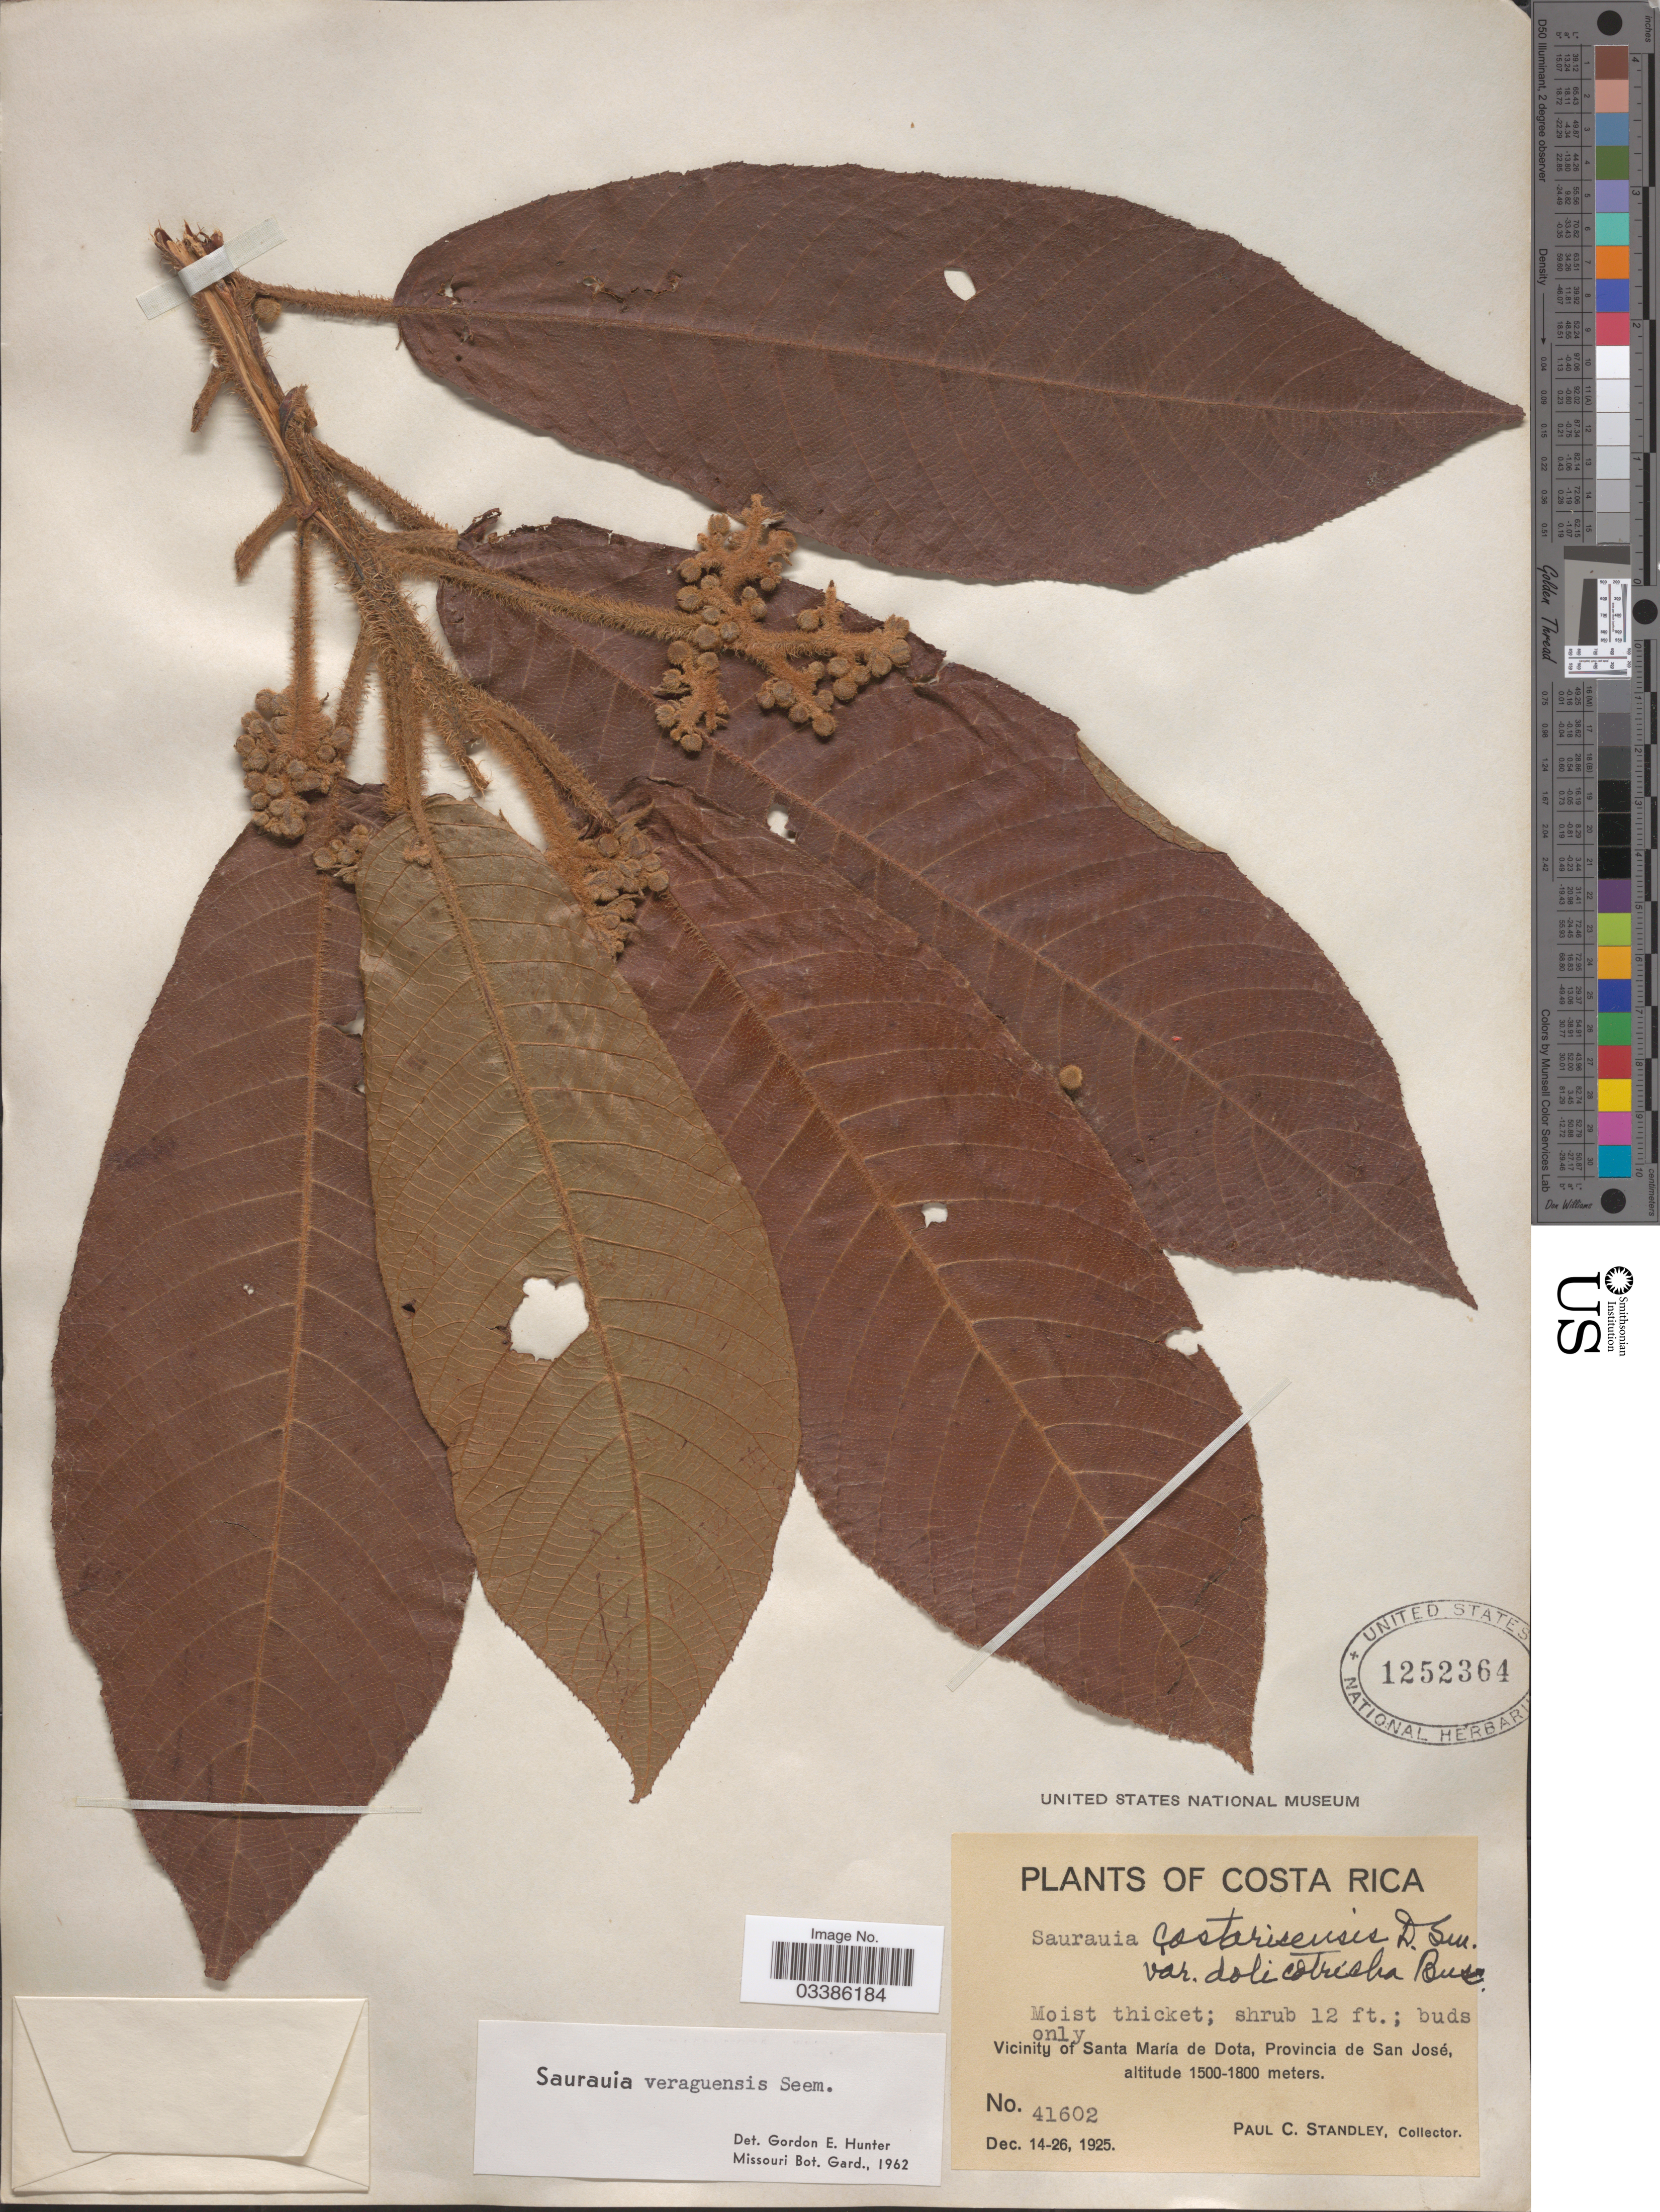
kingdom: Plantae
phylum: Tracheophyta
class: Magnoliopsida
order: Ericales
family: Actinidiaceae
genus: Saurauia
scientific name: Saurauia veraguasensis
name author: Seem.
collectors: P. C. Standley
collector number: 41602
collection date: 1925-12-14/1925-12-26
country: Costa Rica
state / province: San José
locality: Vicinity of Santa María de Dota.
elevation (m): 1500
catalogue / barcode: US 1252364